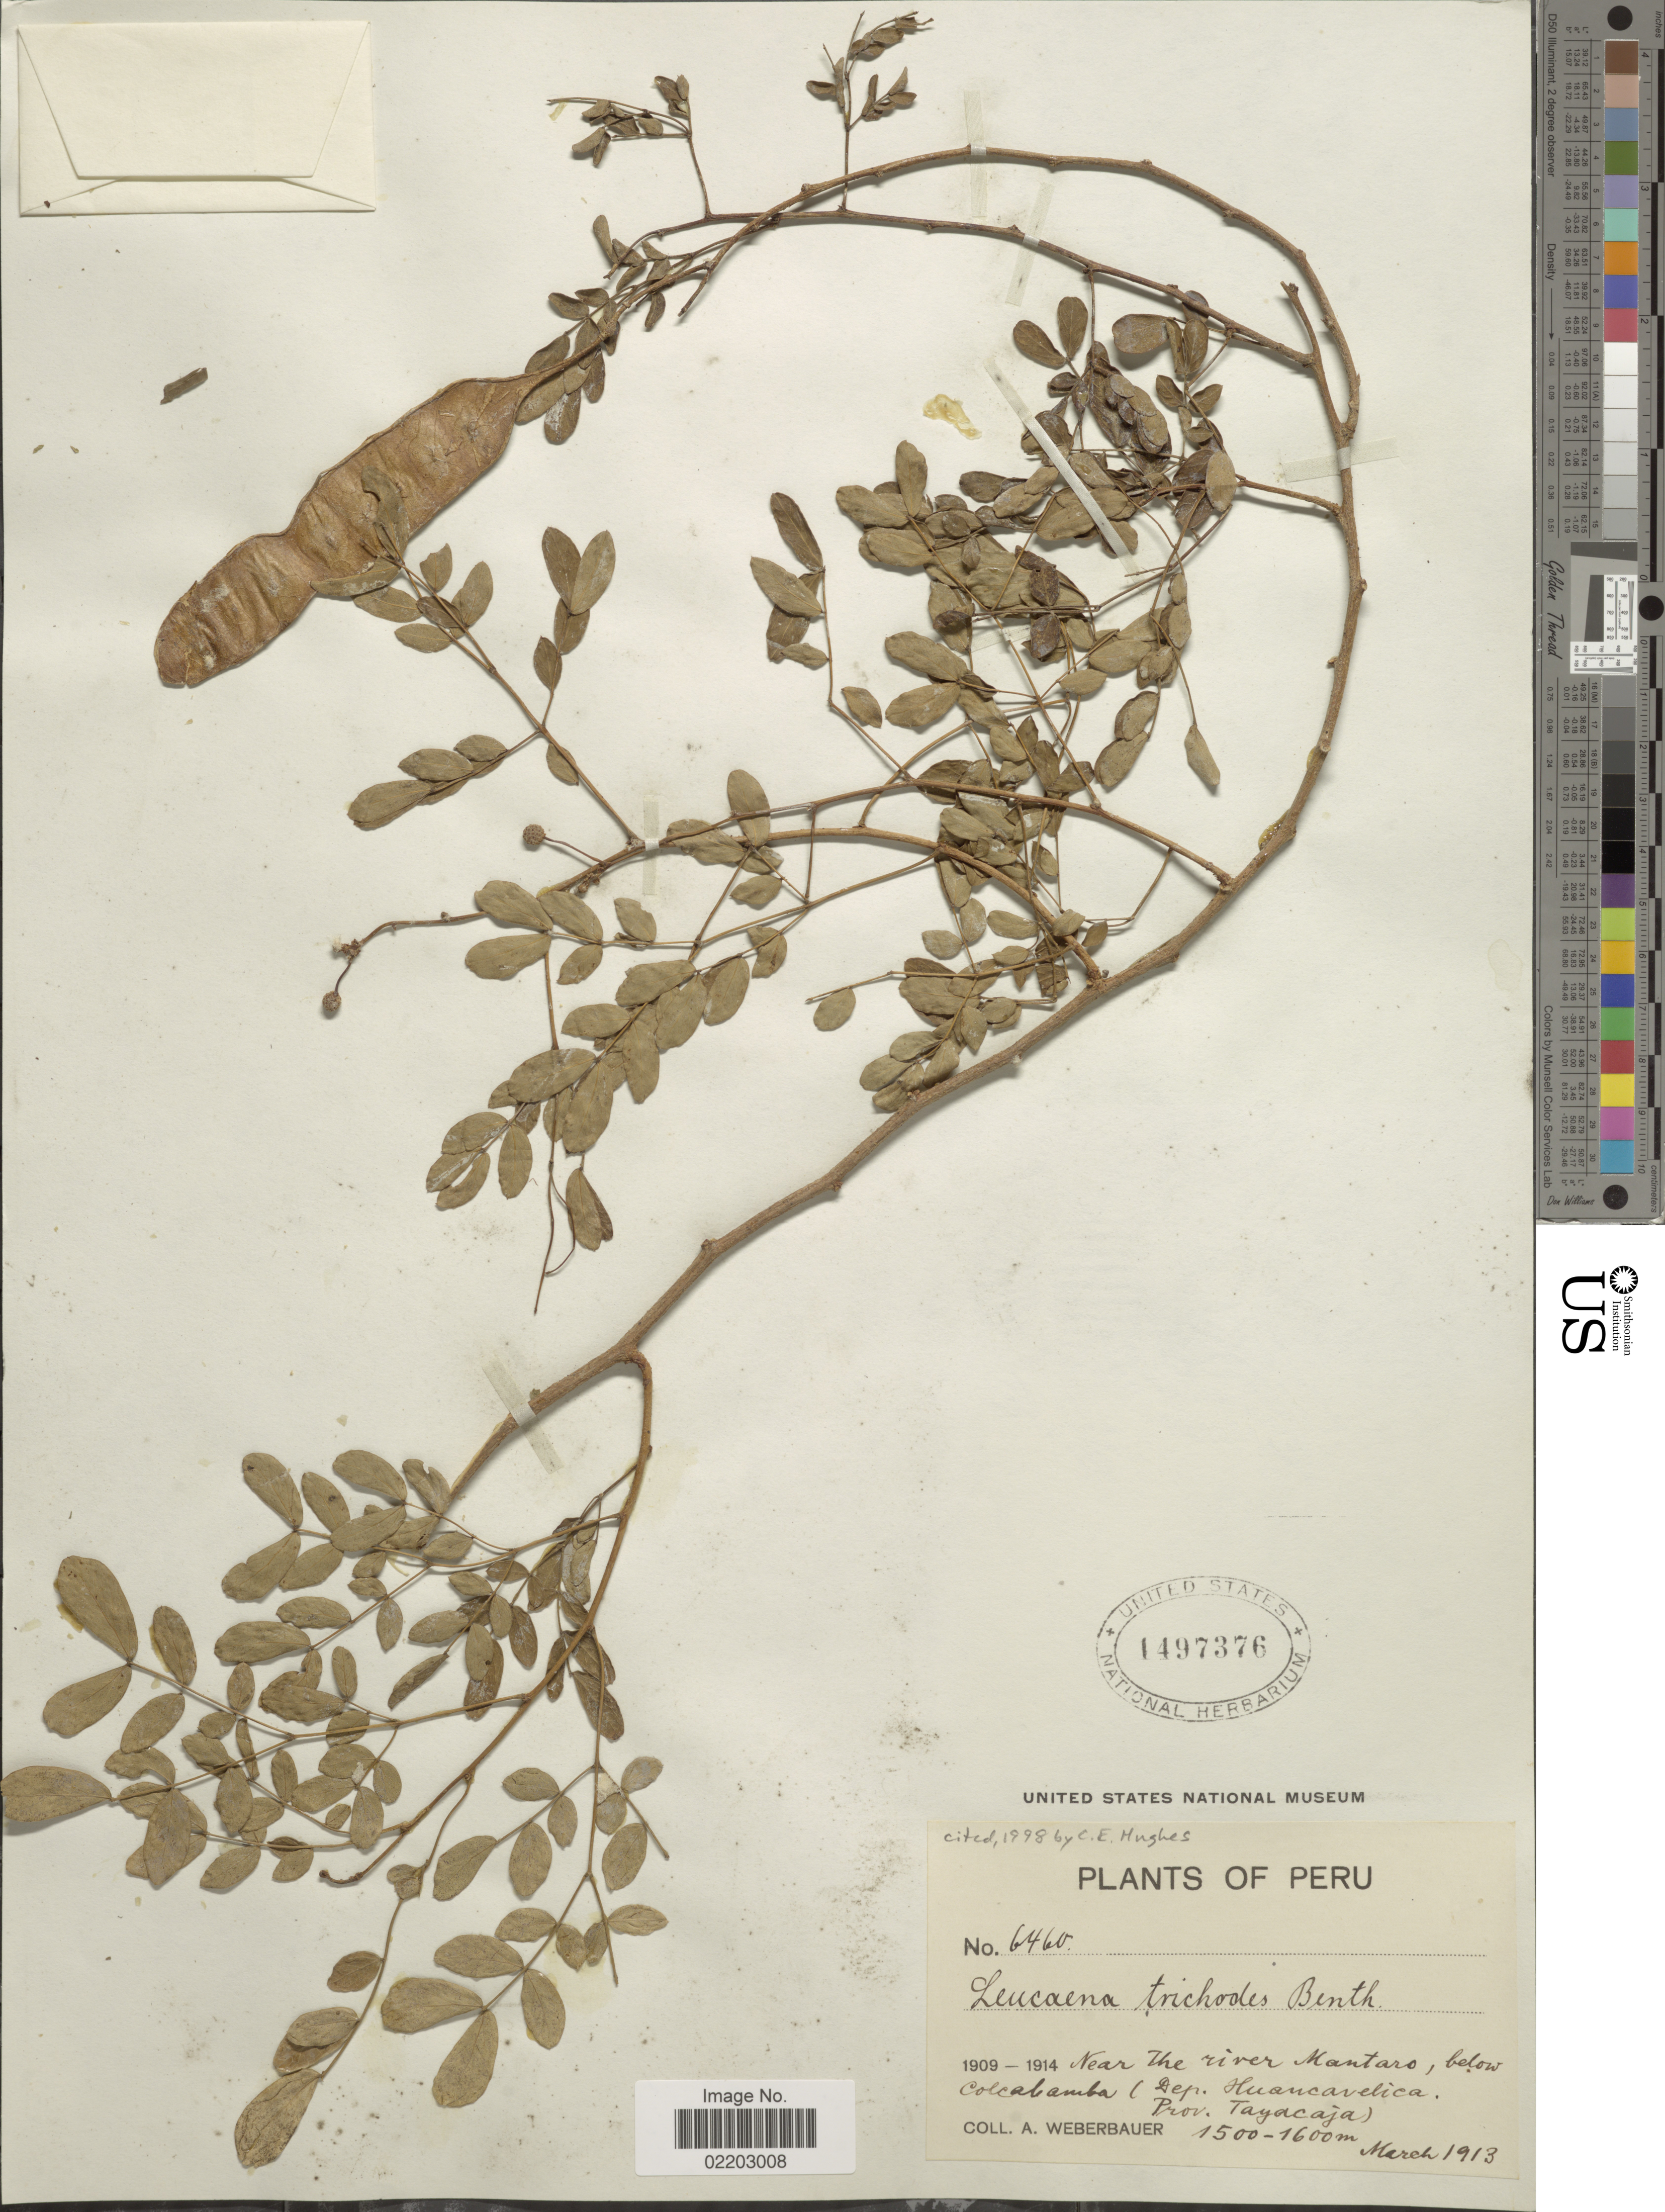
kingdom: Plantae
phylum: Tracheophyta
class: Magnoliopsida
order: Fabales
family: Fabaceae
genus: Leucaena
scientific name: Leucaena trichodes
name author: (Jacq.) Benth.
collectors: A. Weberbauer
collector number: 6460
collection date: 1913-03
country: Peru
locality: Neart the river Nantaro, below Colcabamba (Dep. Huancavelica Prov. Tayacaja).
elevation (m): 1500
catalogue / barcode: US 1497376